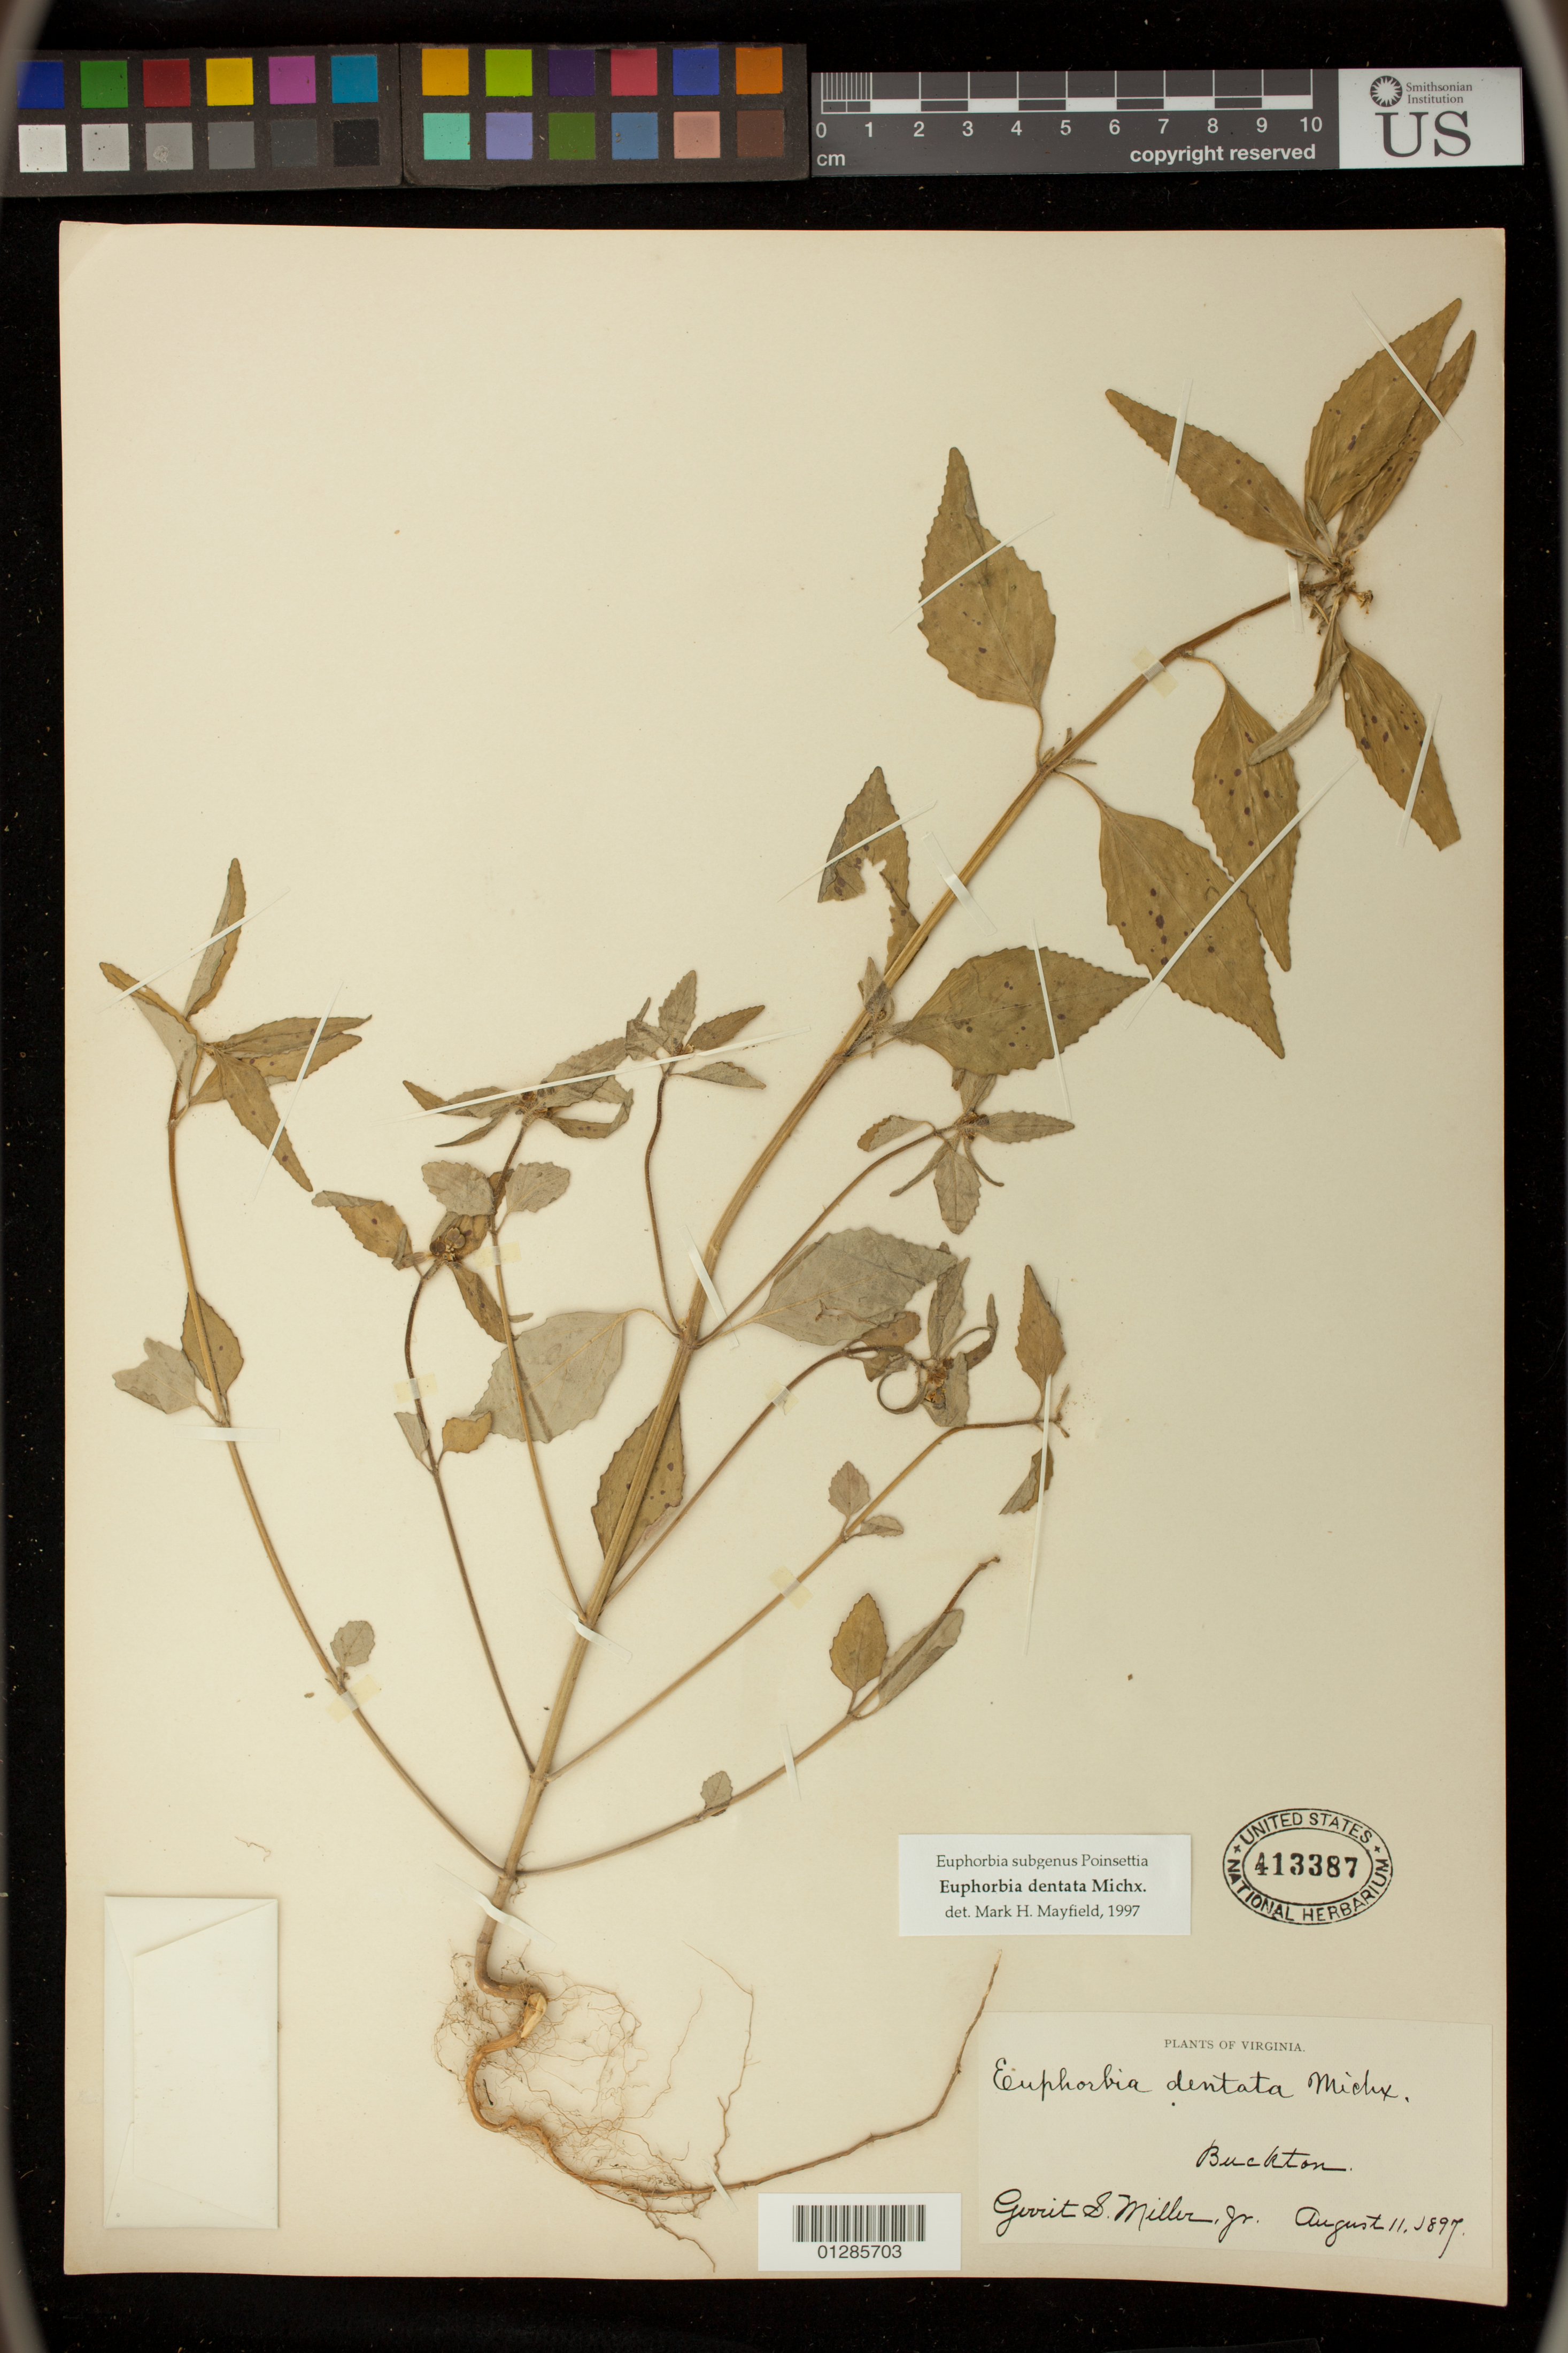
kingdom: Plantae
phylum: Tracheophyta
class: Magnoliopsida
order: Malpighiales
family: Euphorbiaceae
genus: Euphorbia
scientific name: Euphorbia dentata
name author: Michx.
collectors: G. S. Miller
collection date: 1897-08-11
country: United States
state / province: Virginia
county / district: Warren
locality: Buckton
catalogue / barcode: US 413387